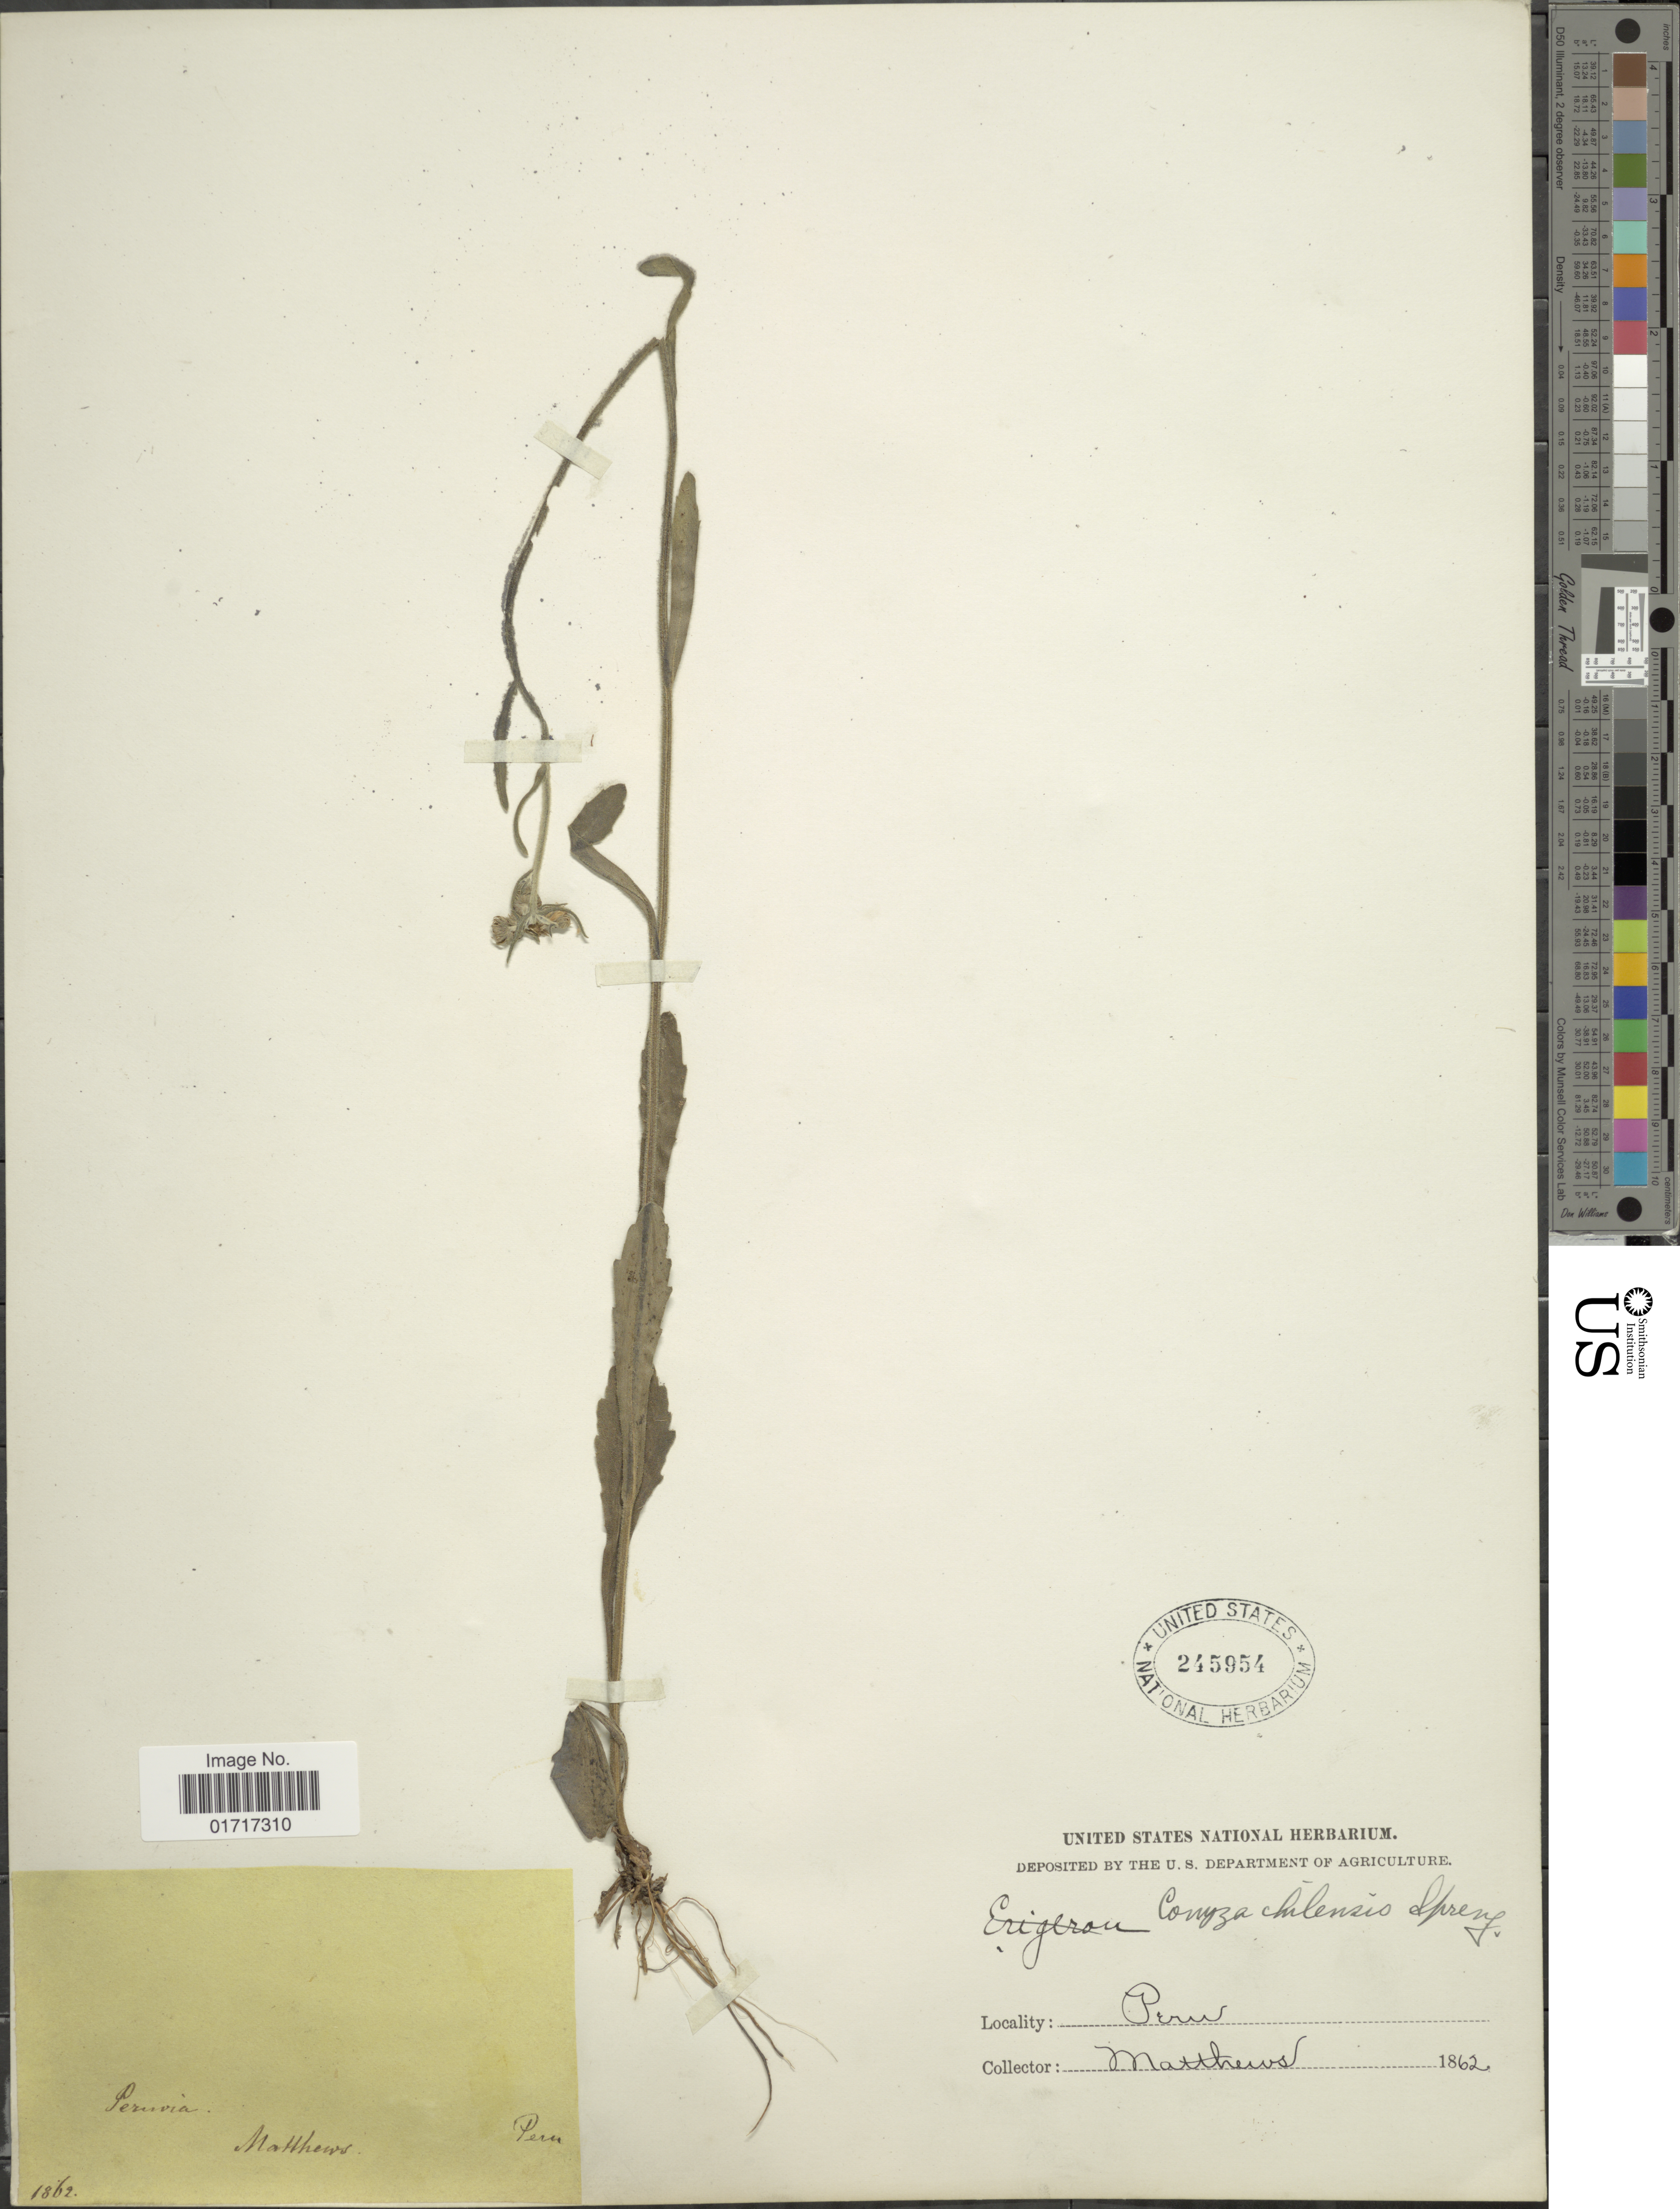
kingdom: Plantae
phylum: Tracheophyta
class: Magnoliopsida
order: Asterales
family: Asteraceae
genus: Conyza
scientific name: Conyza primulaefolia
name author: (Lam.) Cuatrec. & Lourteig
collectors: -- Matthews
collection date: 1862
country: Peru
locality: Peru.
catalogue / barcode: US 245954